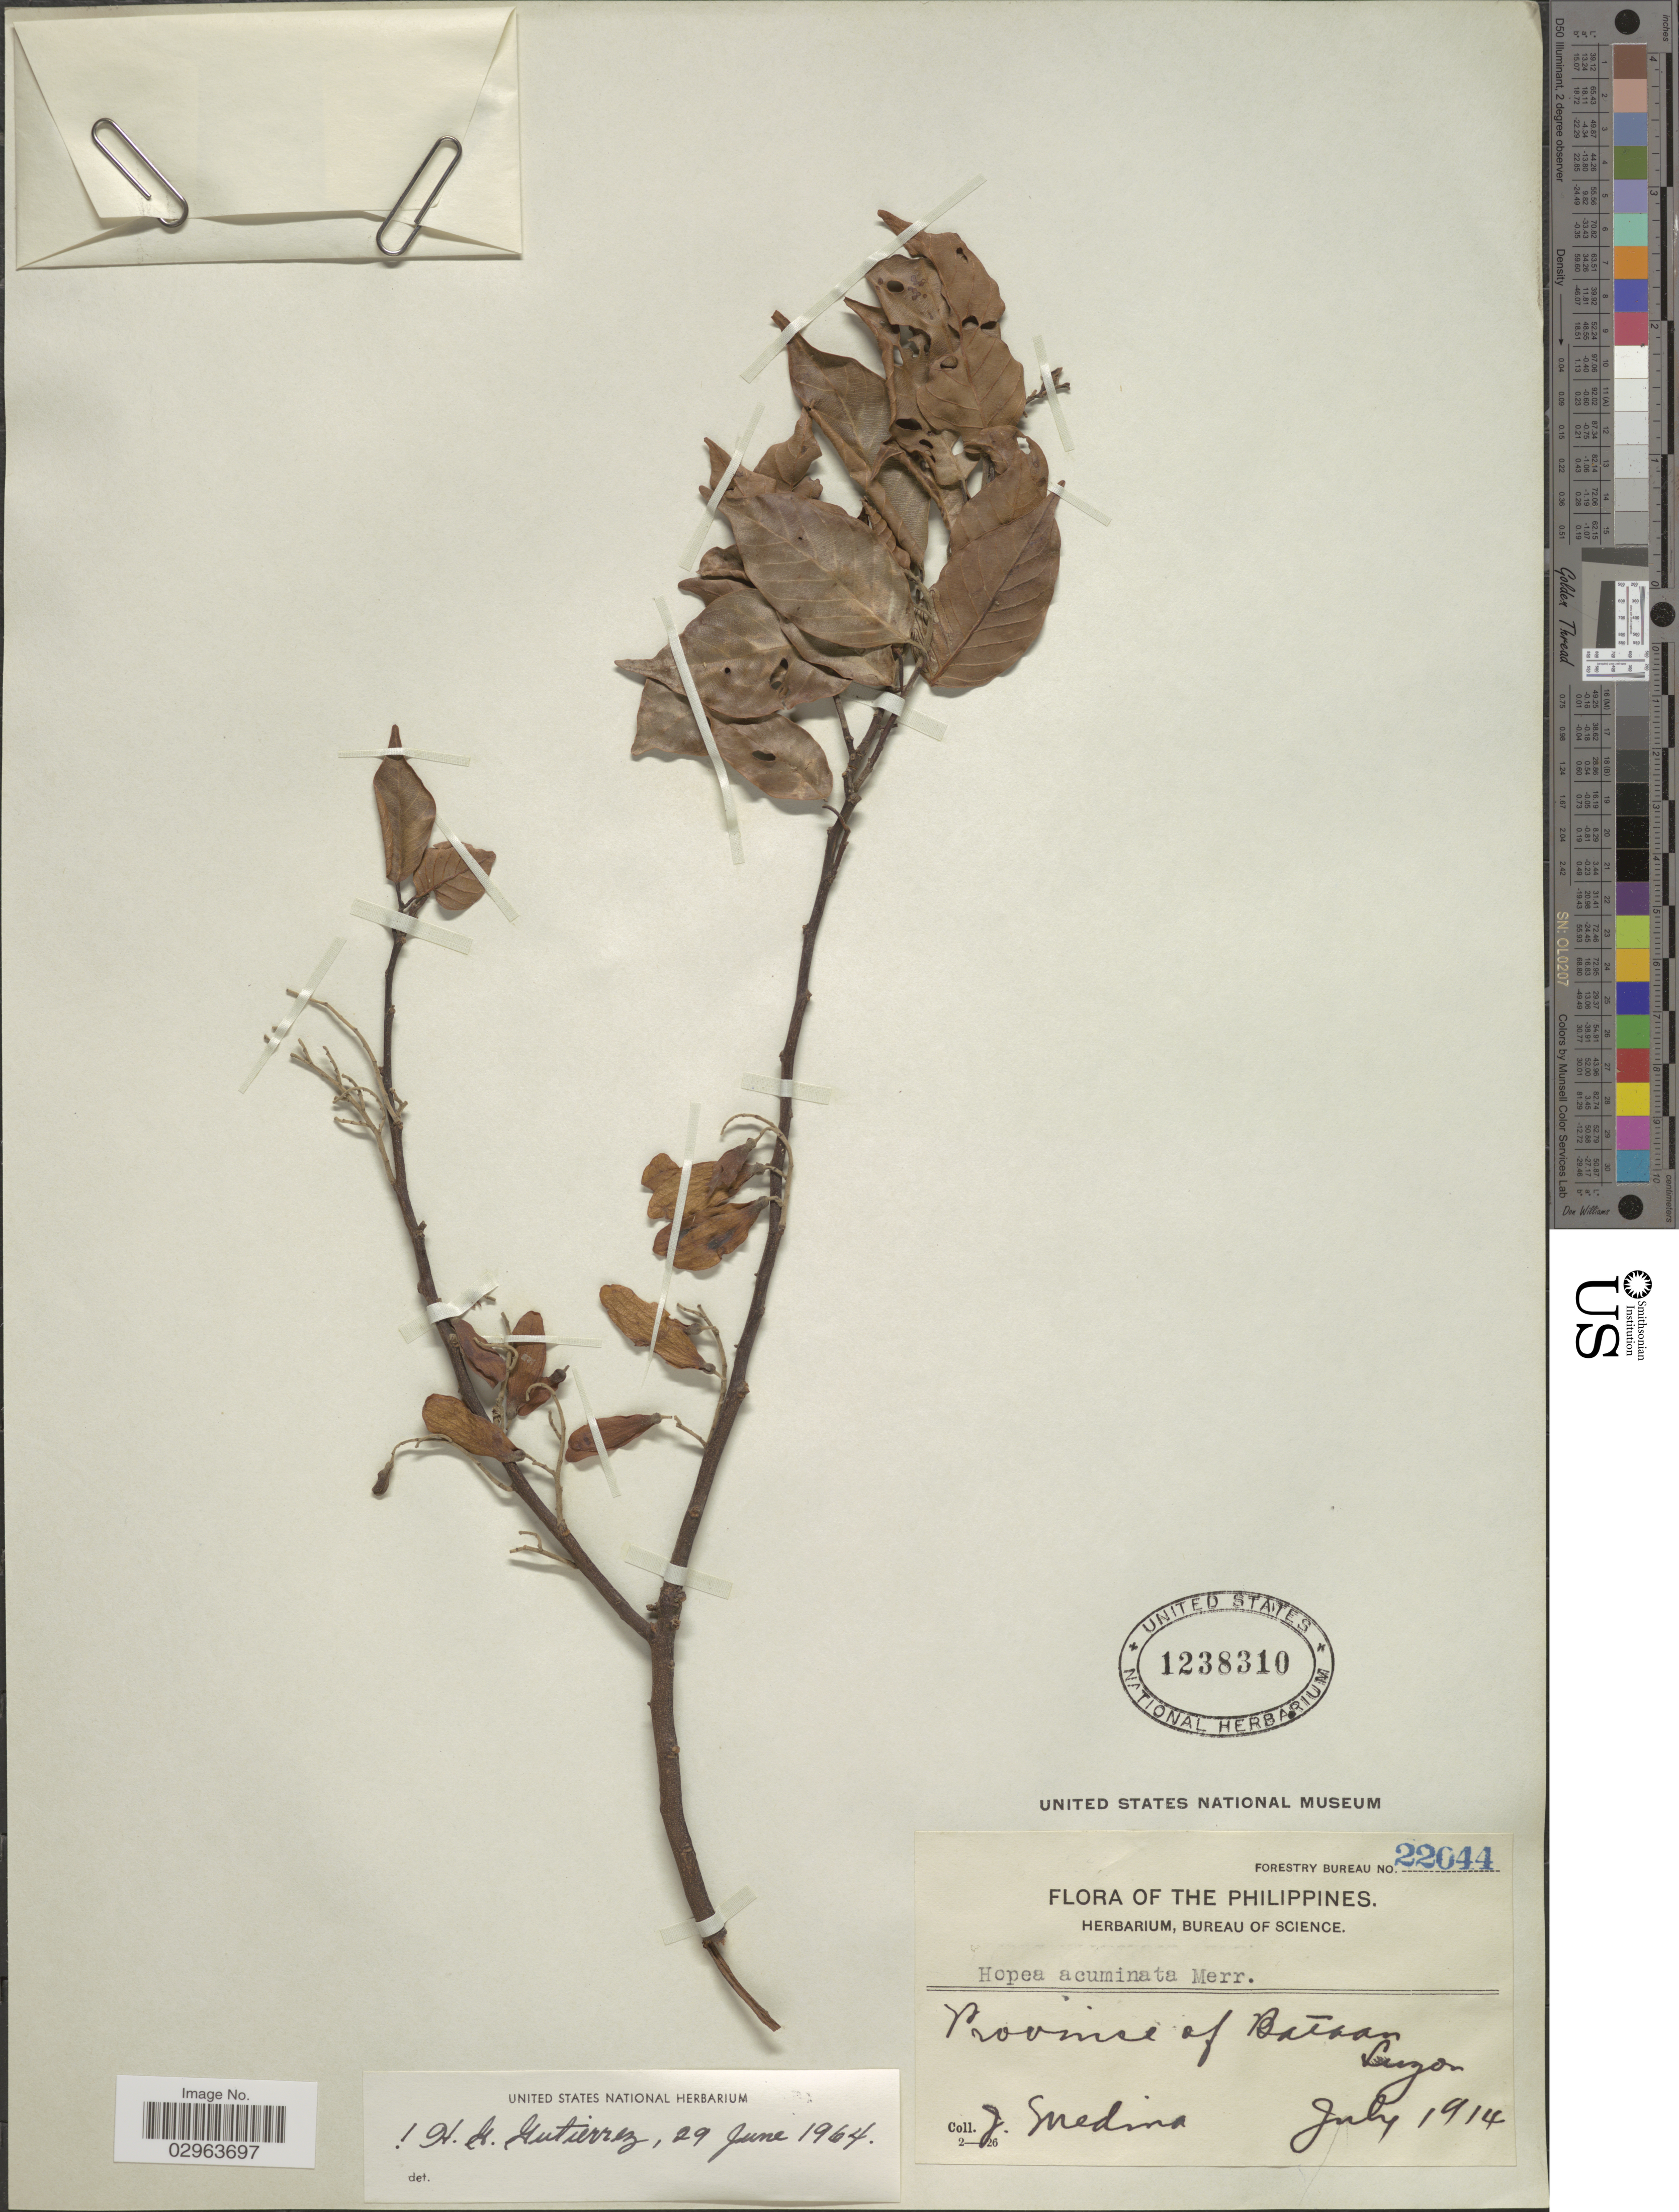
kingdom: Plantae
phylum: Tracheophyta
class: Magnoliopsida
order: Malvales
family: Dipterocarpaceae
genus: Hopea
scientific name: Hopea acuminata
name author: Merr.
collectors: J. Medina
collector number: Forestry Bureau 22044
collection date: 1914-07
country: Philippines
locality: Province of Bataan, Luzon.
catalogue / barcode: US 1238310